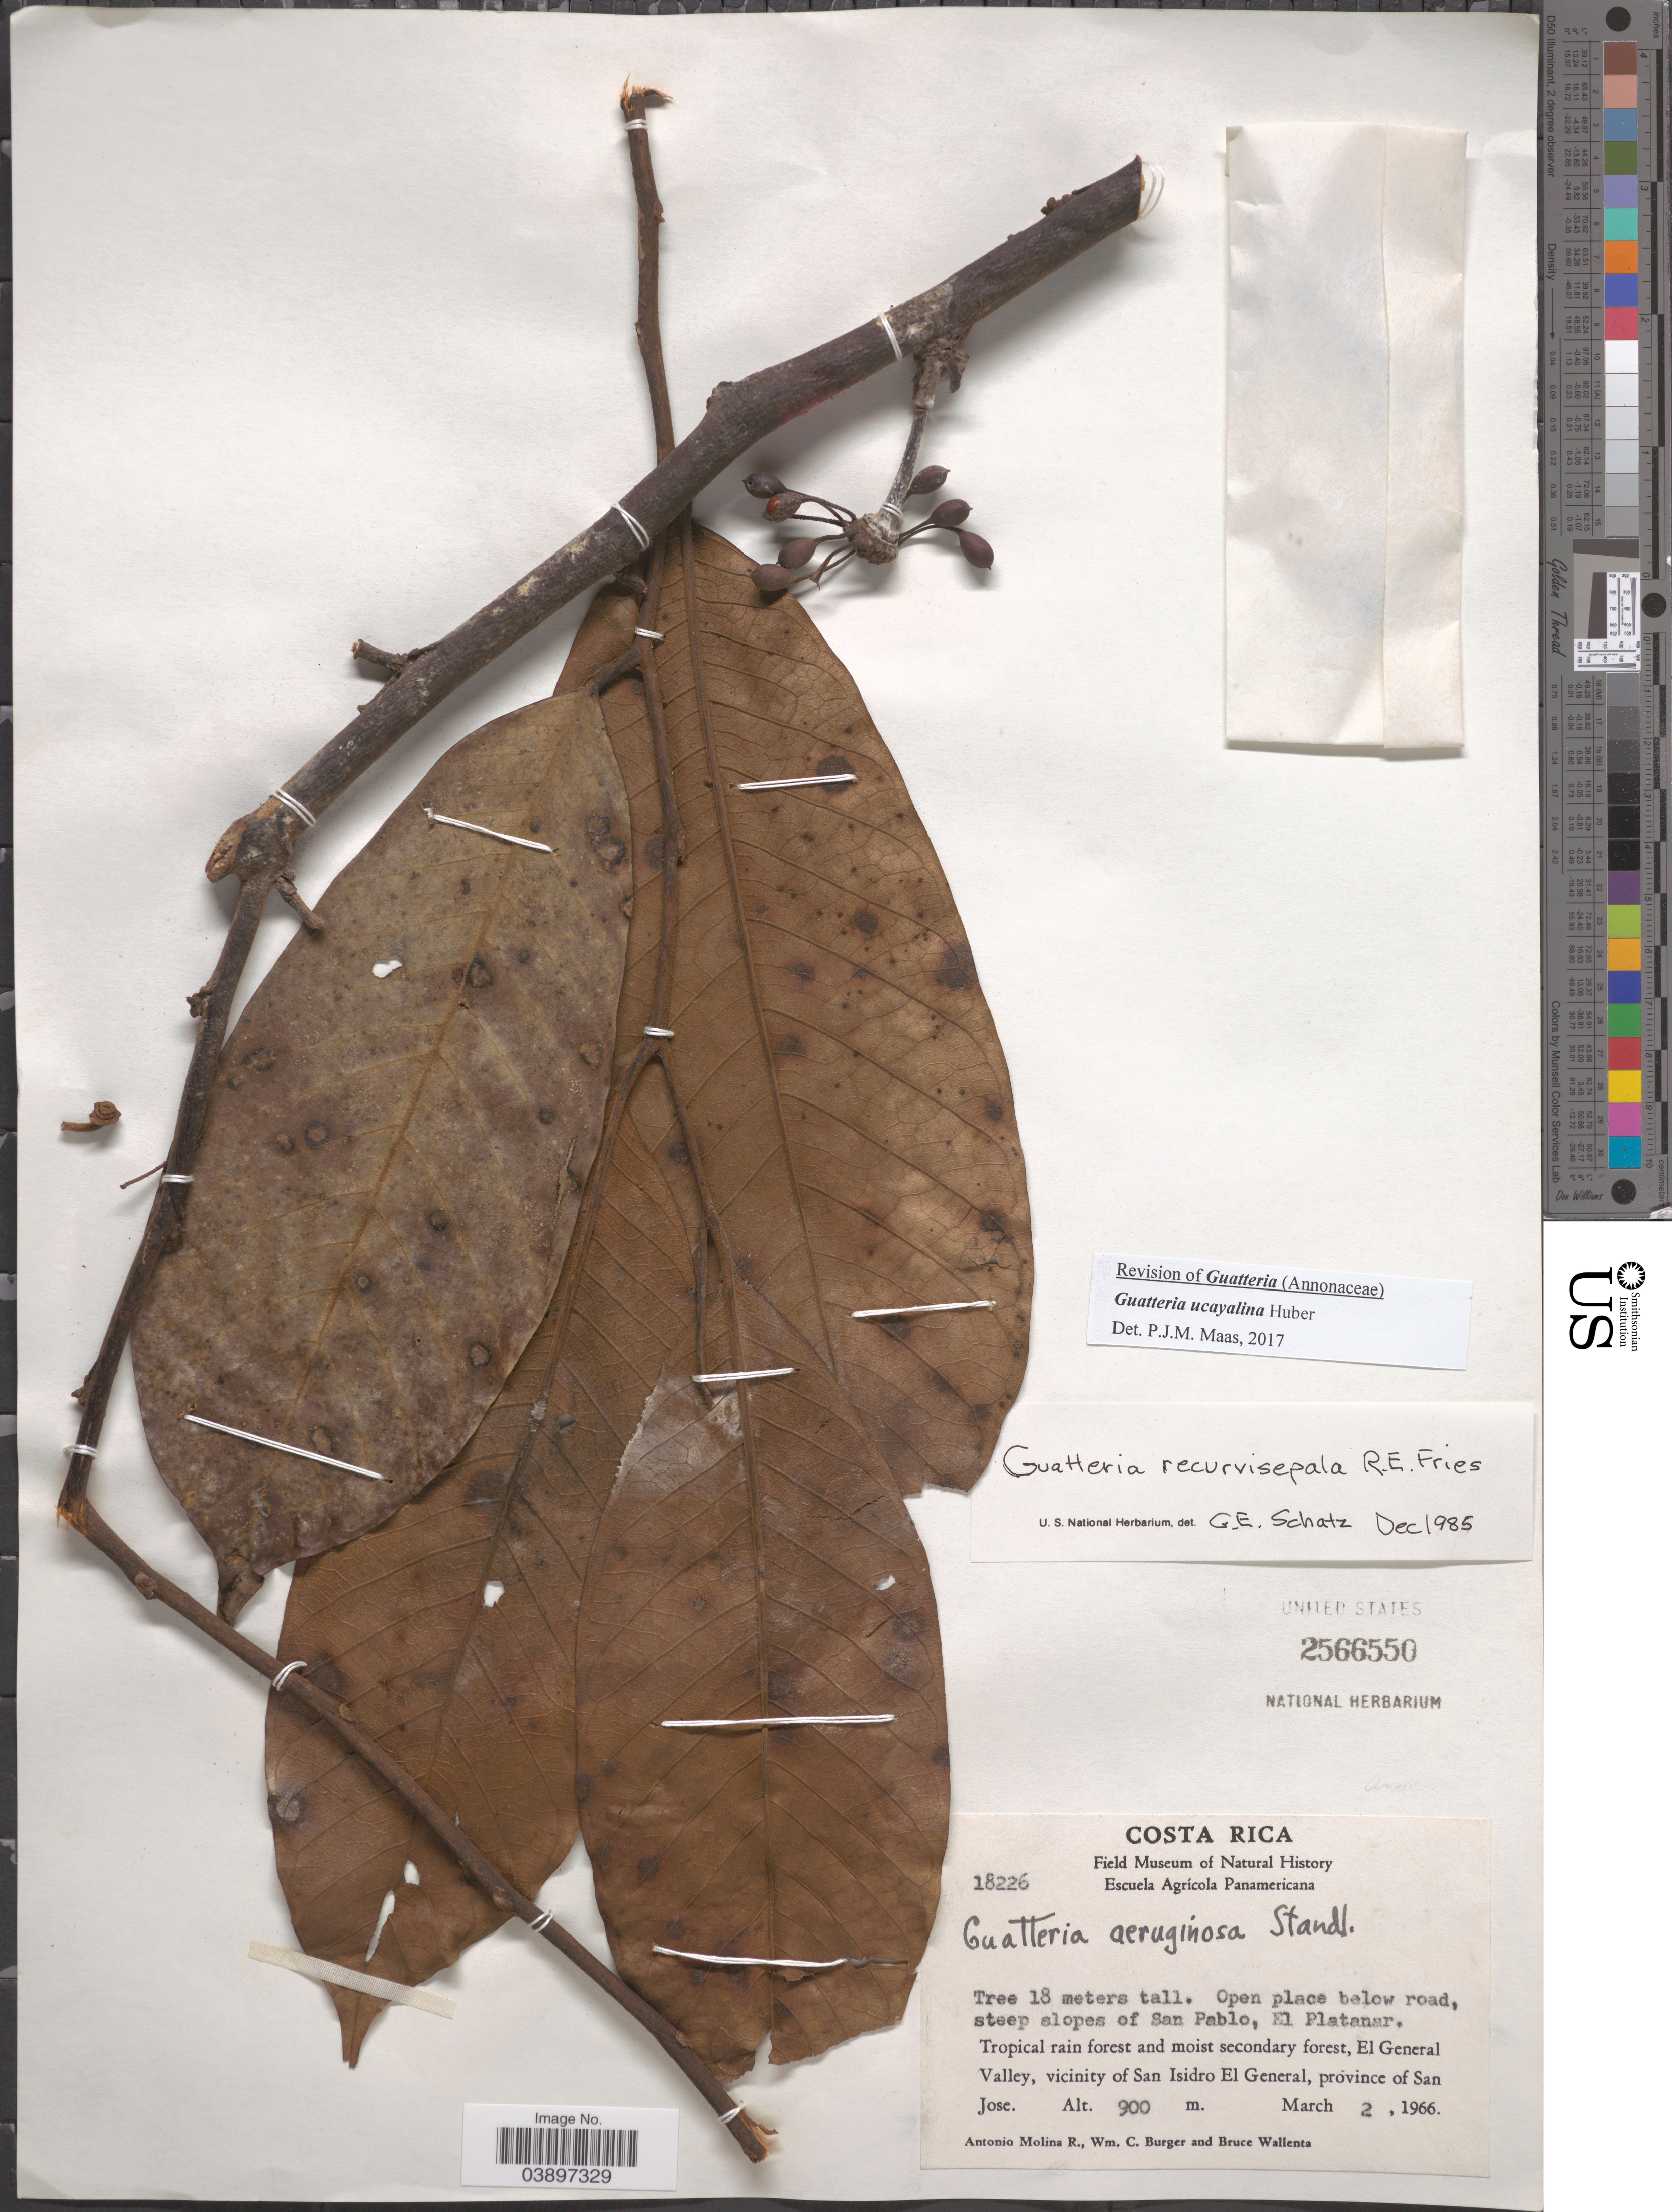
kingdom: Plantae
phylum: Tracheophyta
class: Magnoliopsida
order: Magnoliales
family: Annonaceae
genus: Guatteria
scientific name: Guatteria ucayalina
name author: Huber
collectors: A. Molina R., W. Burger & B. Wallenta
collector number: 18226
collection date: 1966-03-02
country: Costa Rica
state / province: San José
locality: Open place below road, steep slopes of San Pablo, El Platanar. El General Valley, vicinity of San Isidro El General.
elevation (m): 900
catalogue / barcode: US 2566550